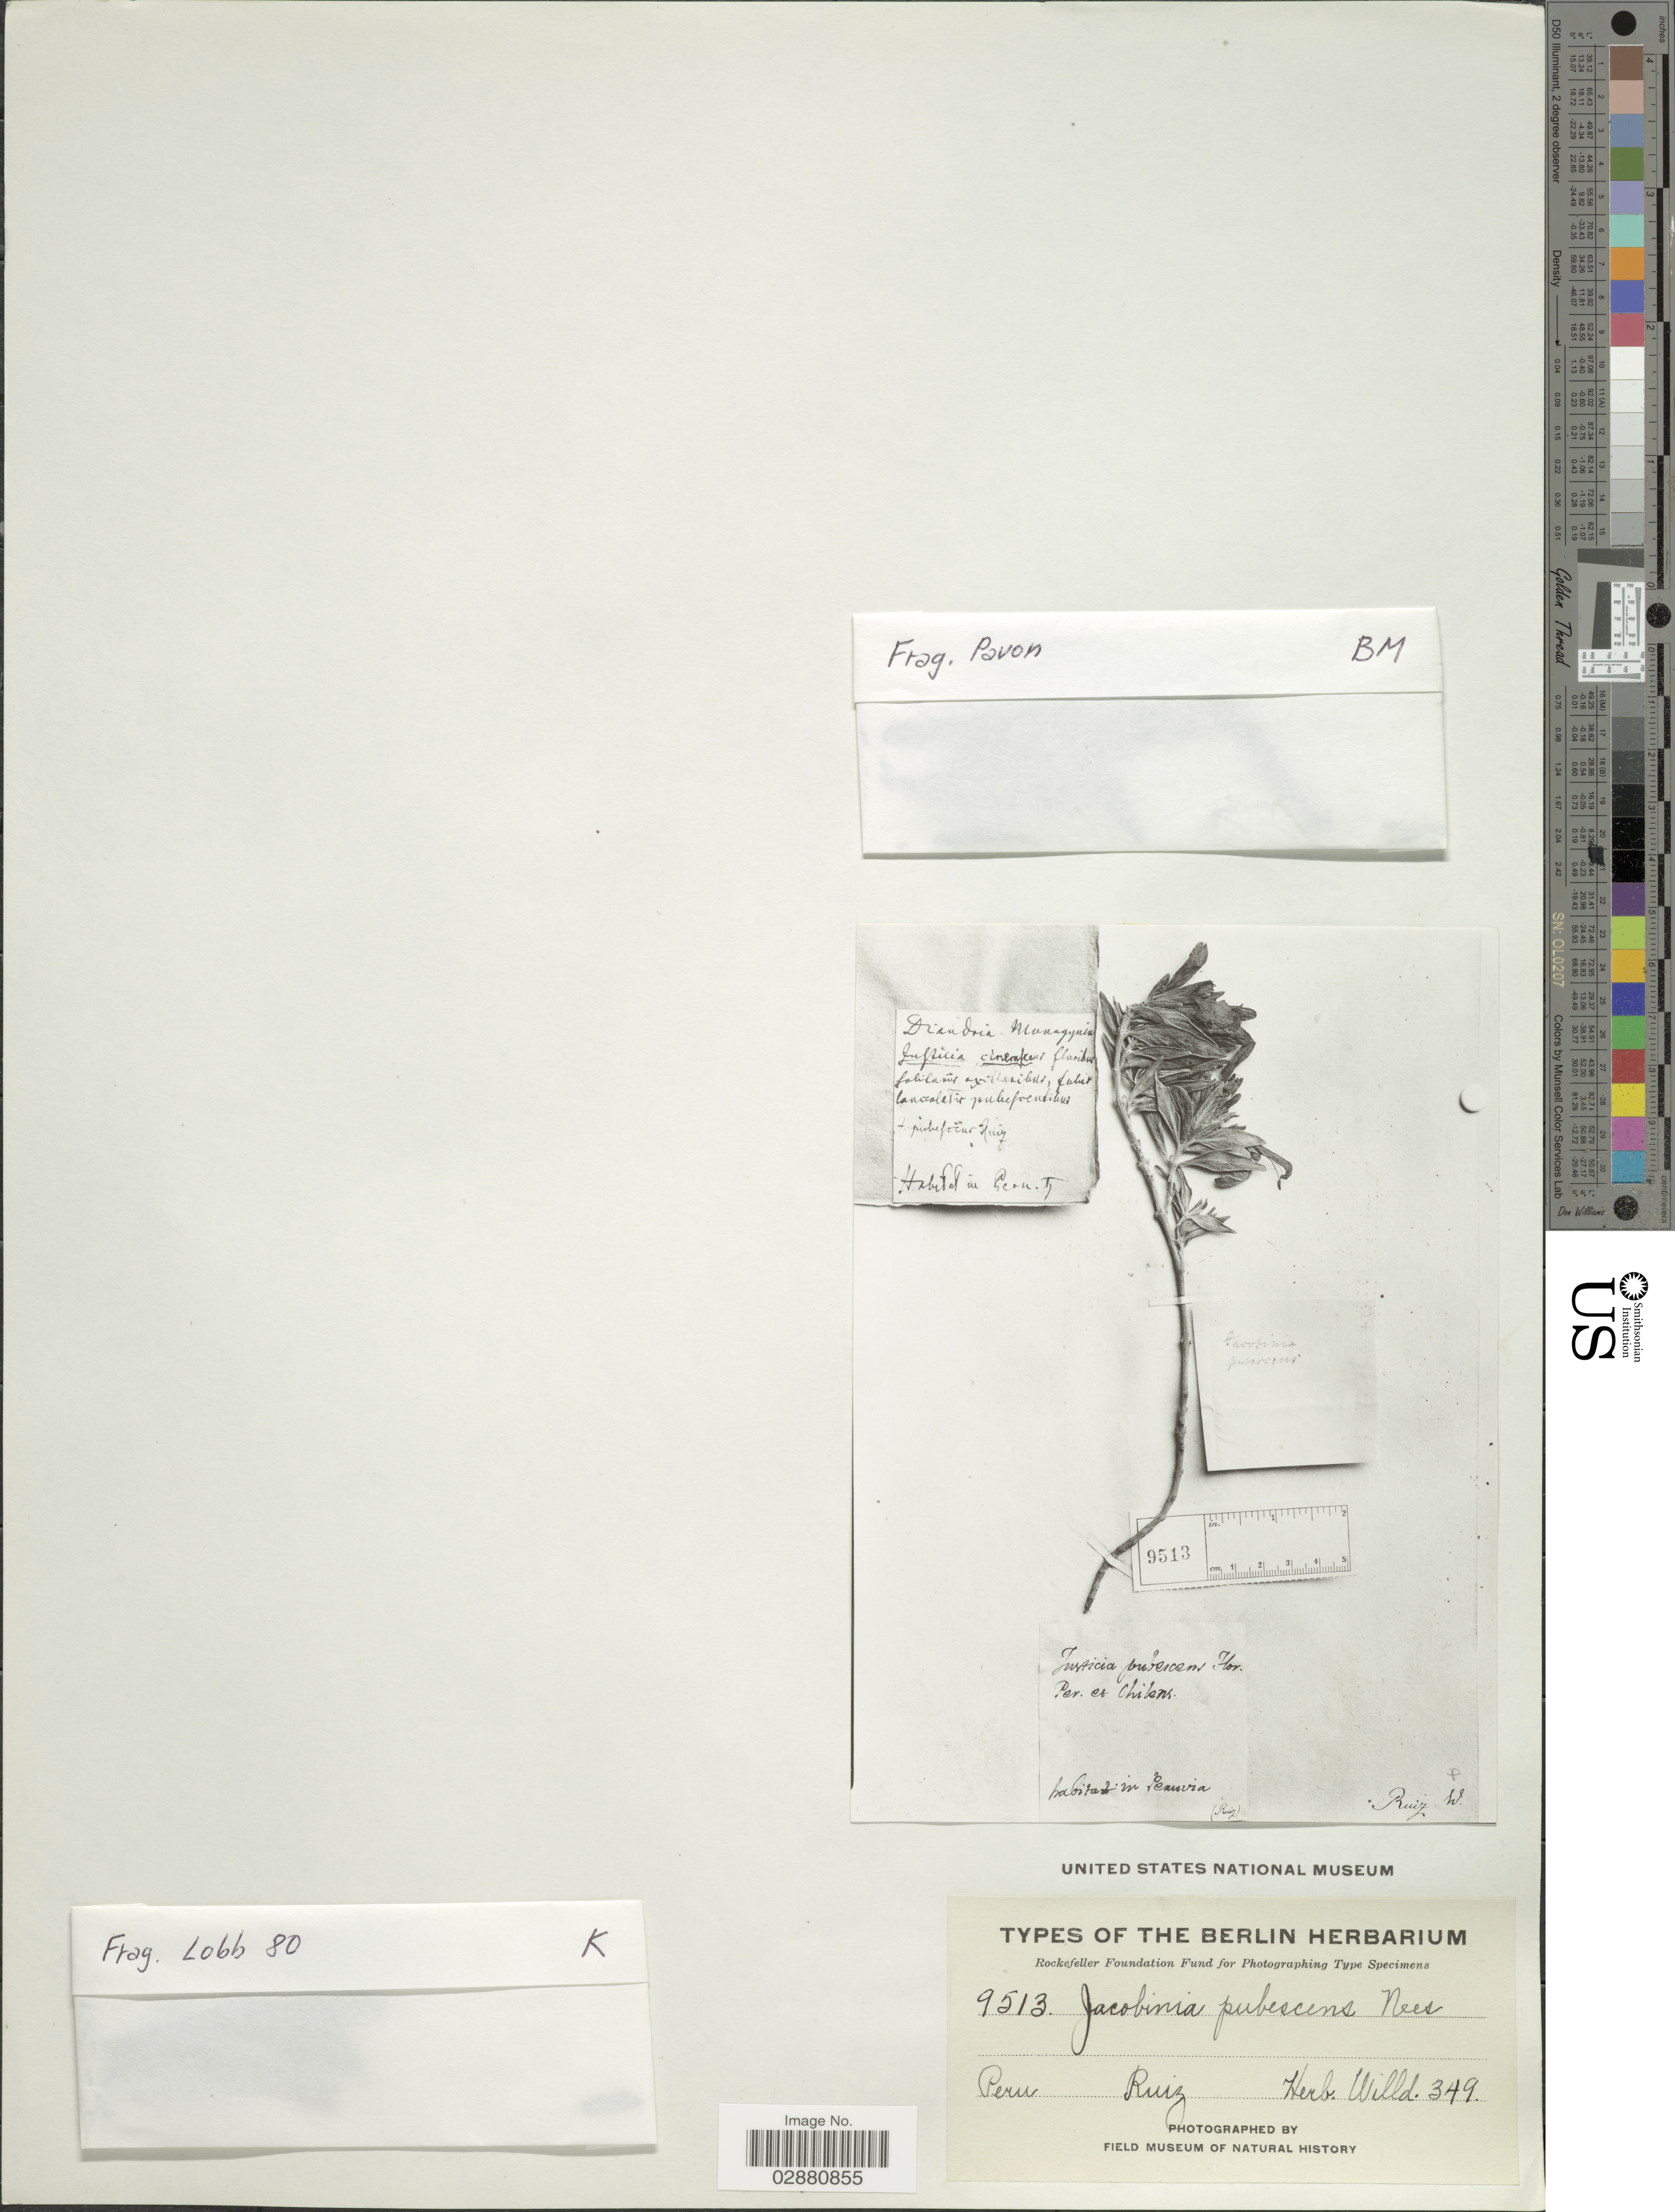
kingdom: Plantae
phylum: Tracheophyta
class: Magnoliopsida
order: Lamiales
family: Acanthaceae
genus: Justicia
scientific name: Justicia sericea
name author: Ruiz & Pav.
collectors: Ruiz, --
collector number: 9513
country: Peru